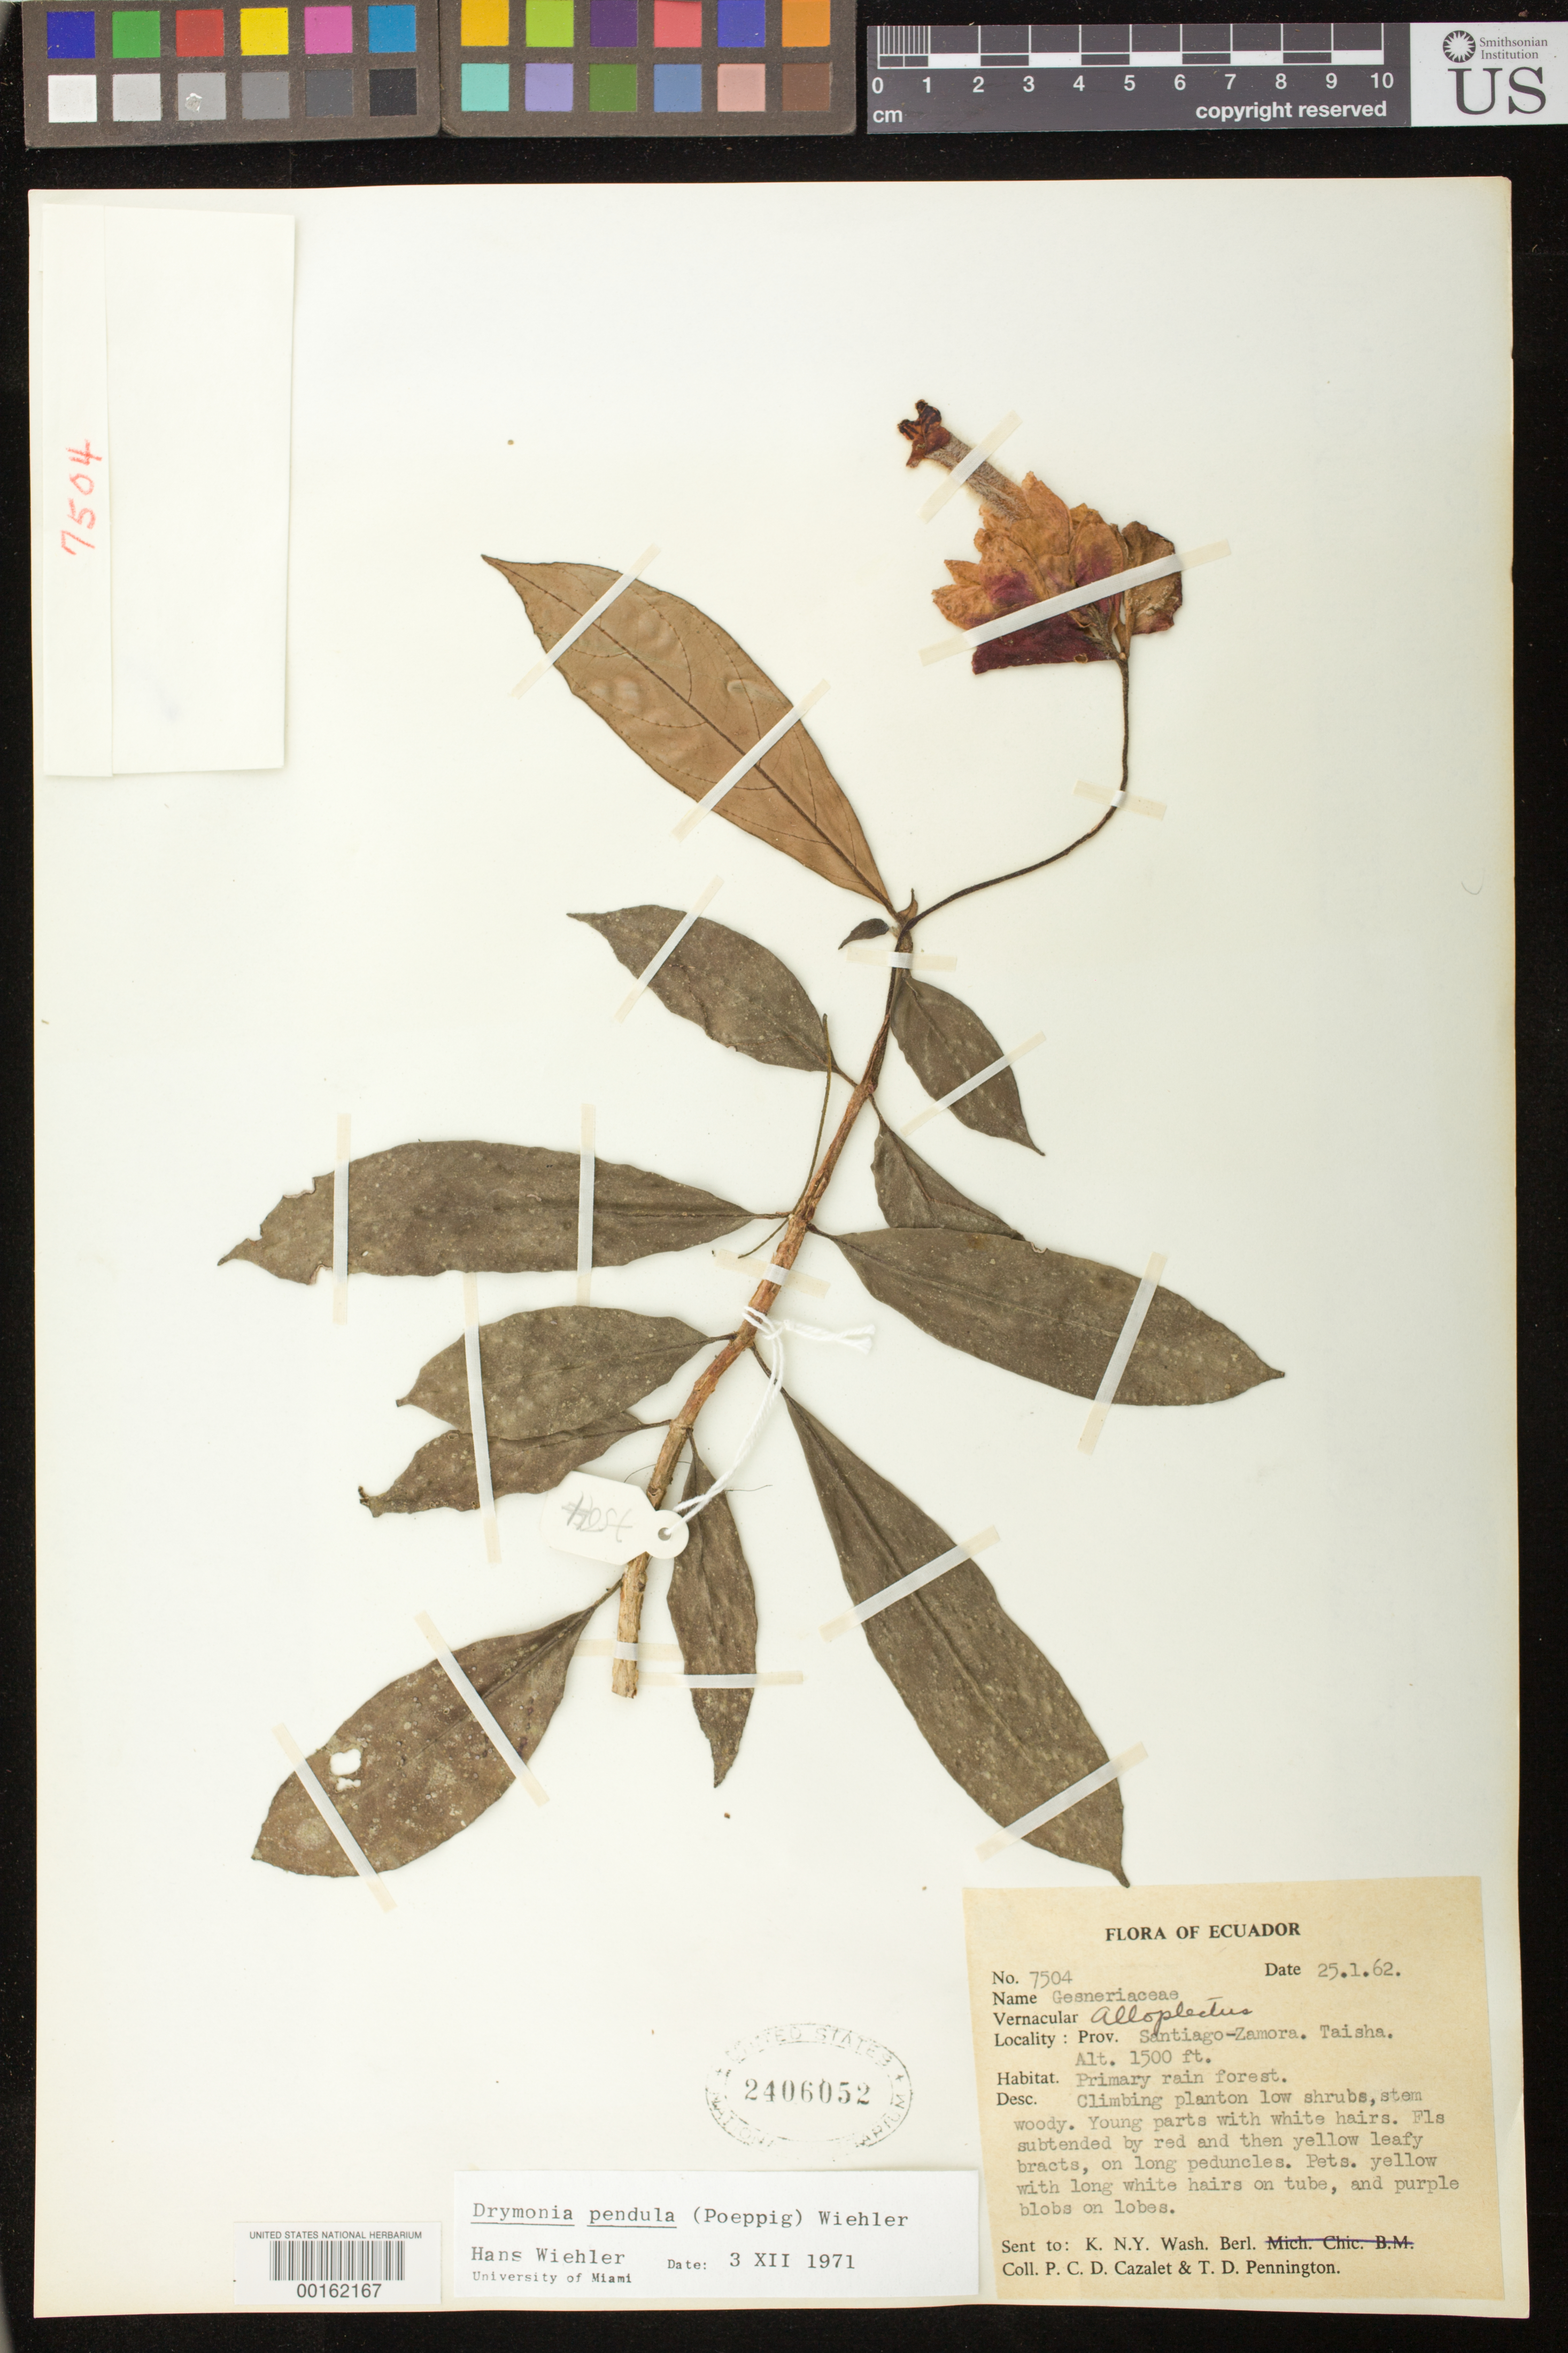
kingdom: Plantae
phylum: Tracheophyta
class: Magnoliopsida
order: Lamiales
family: Gesneriaceae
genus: Drymonia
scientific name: Drymonia pendula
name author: (Poepp.) Wiehler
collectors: P. C. D. Cazalet & T. D. Pennington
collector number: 7504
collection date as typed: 25 Jan 1962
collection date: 1962-01-25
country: Ecuador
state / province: Morona-Santiago / Zamora-Chinchipe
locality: Taisha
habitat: Primary rain forest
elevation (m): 457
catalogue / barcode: US 2406052